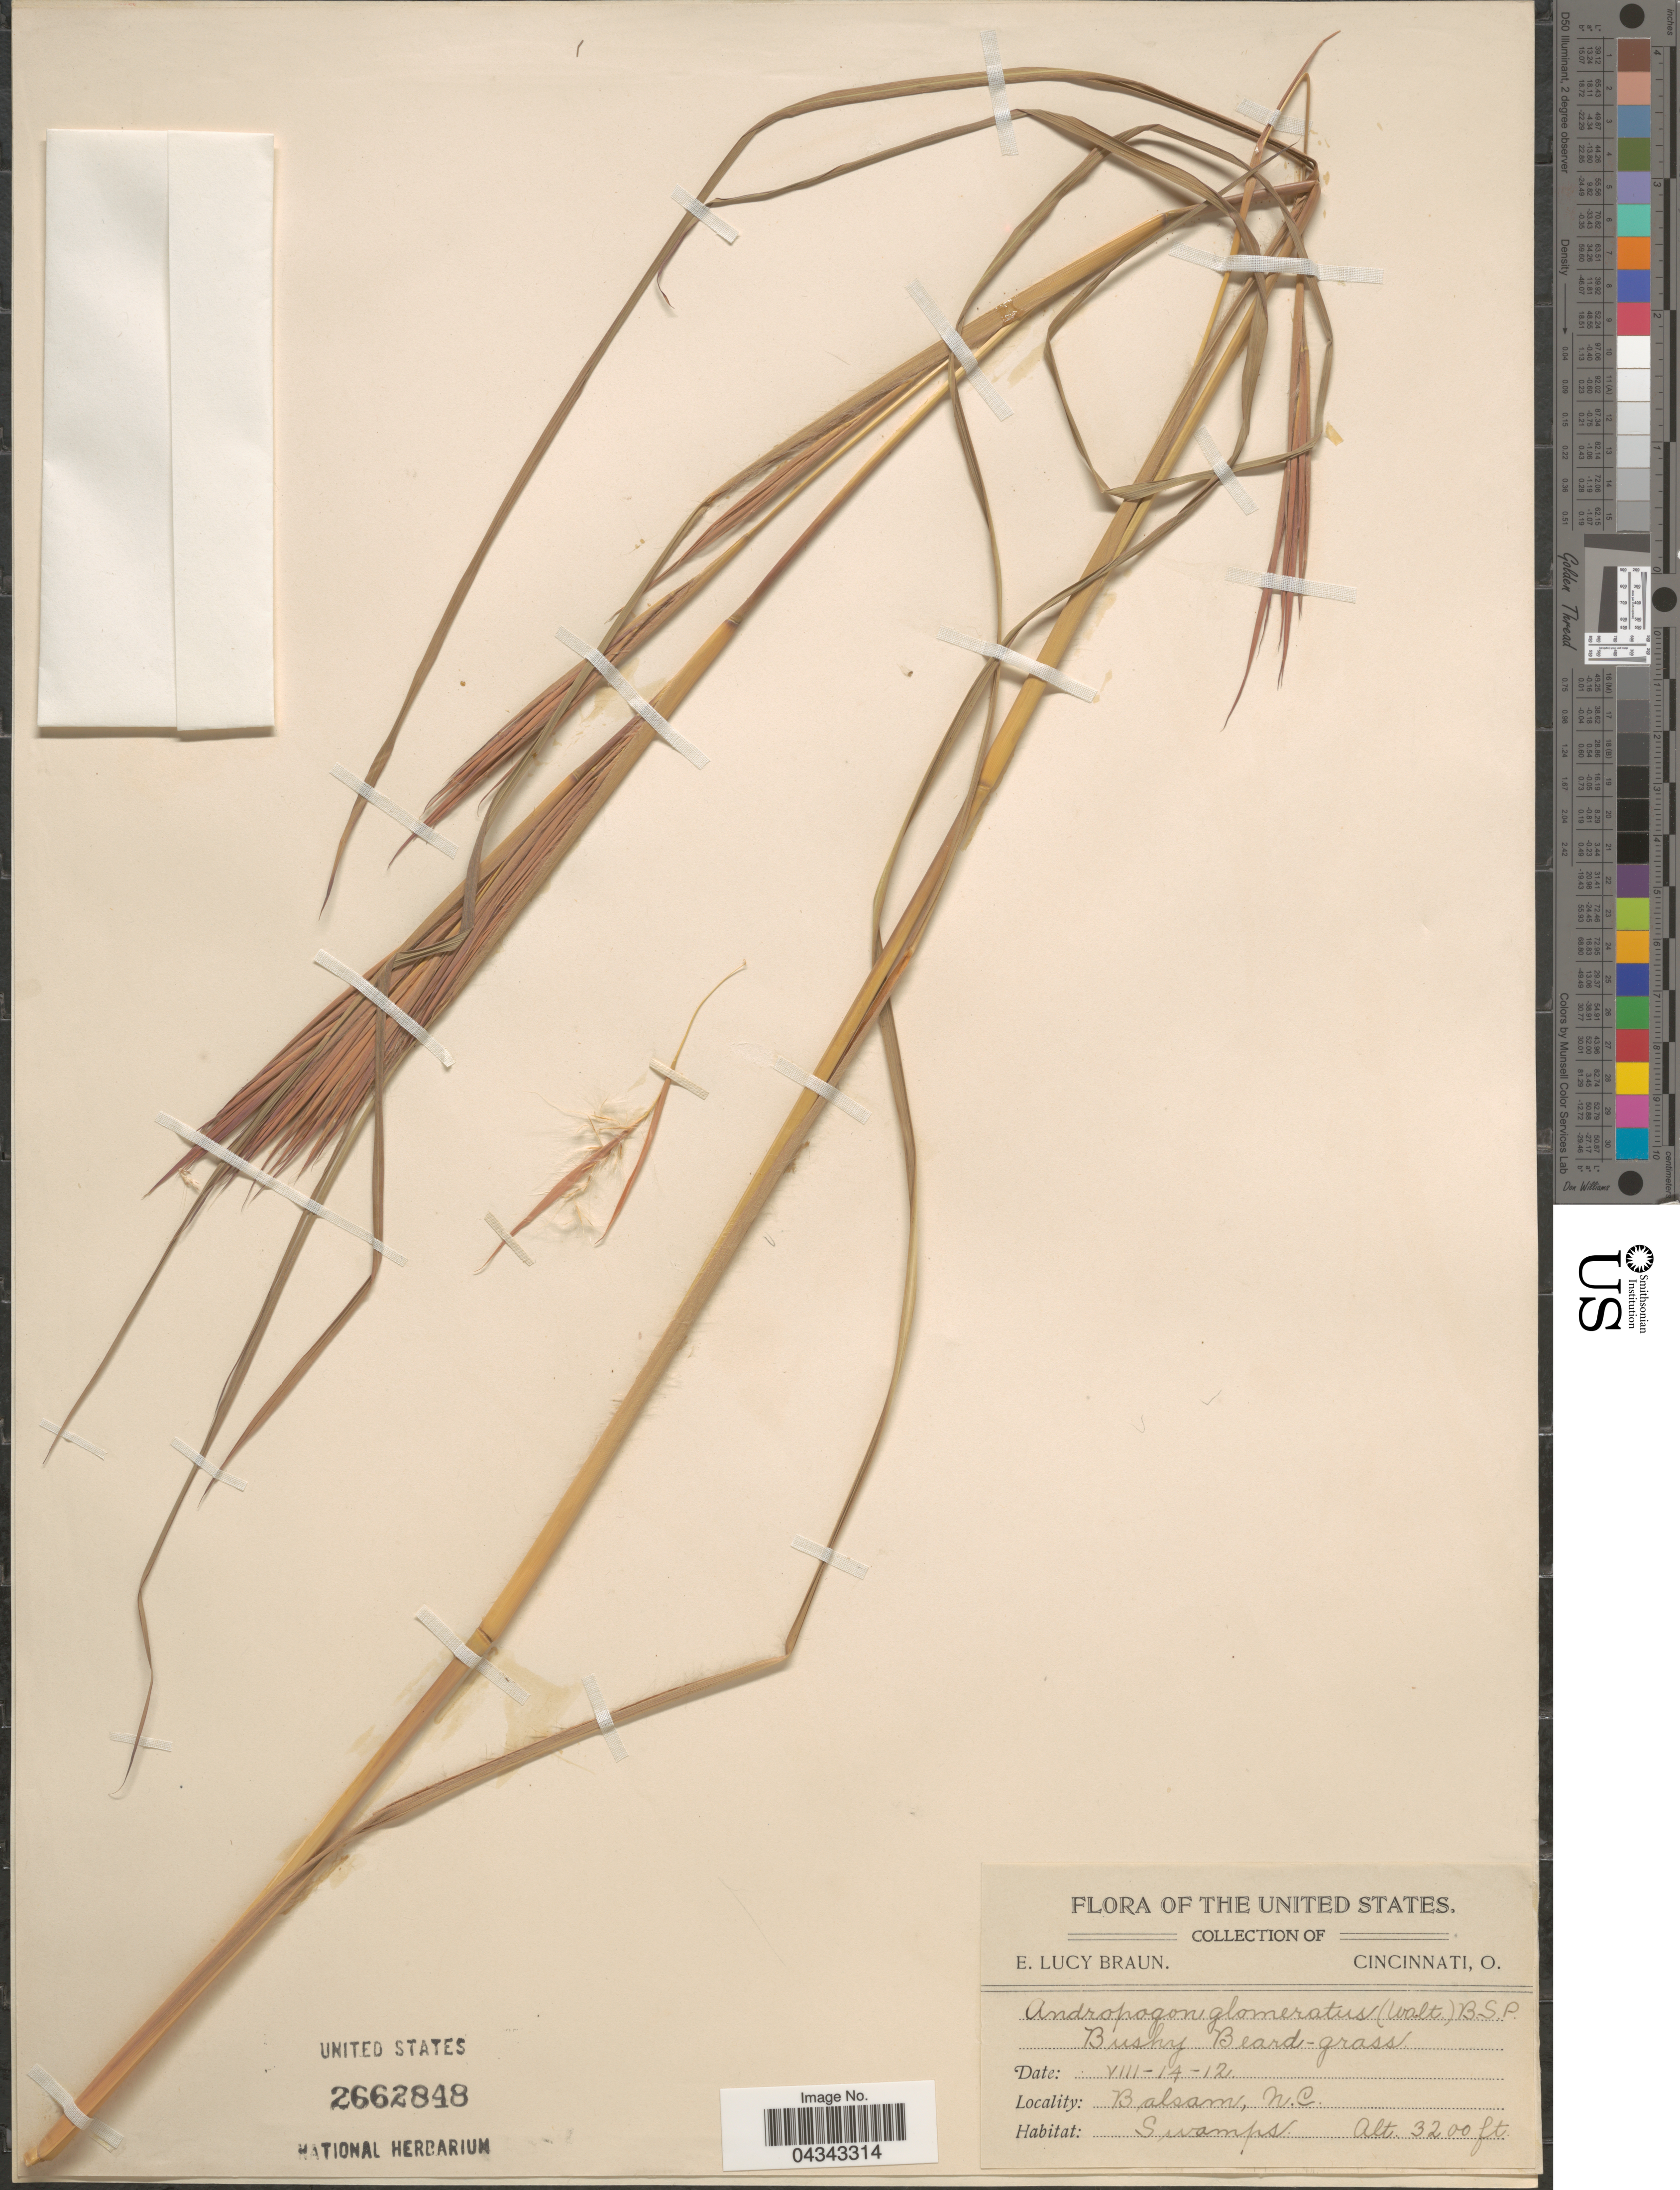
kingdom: Plantae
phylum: Tracheophyta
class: Liliopsida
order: Poales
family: Poaceae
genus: Andropogon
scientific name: Andropogon glomeratus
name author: (Walter) Britton, Stearns & Poggenb.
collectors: E. L. Braun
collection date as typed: Transcribed d/m/y: 14/8/12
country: United States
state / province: North Carolina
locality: Balsam. Swamps.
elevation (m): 975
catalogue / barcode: US 2662848